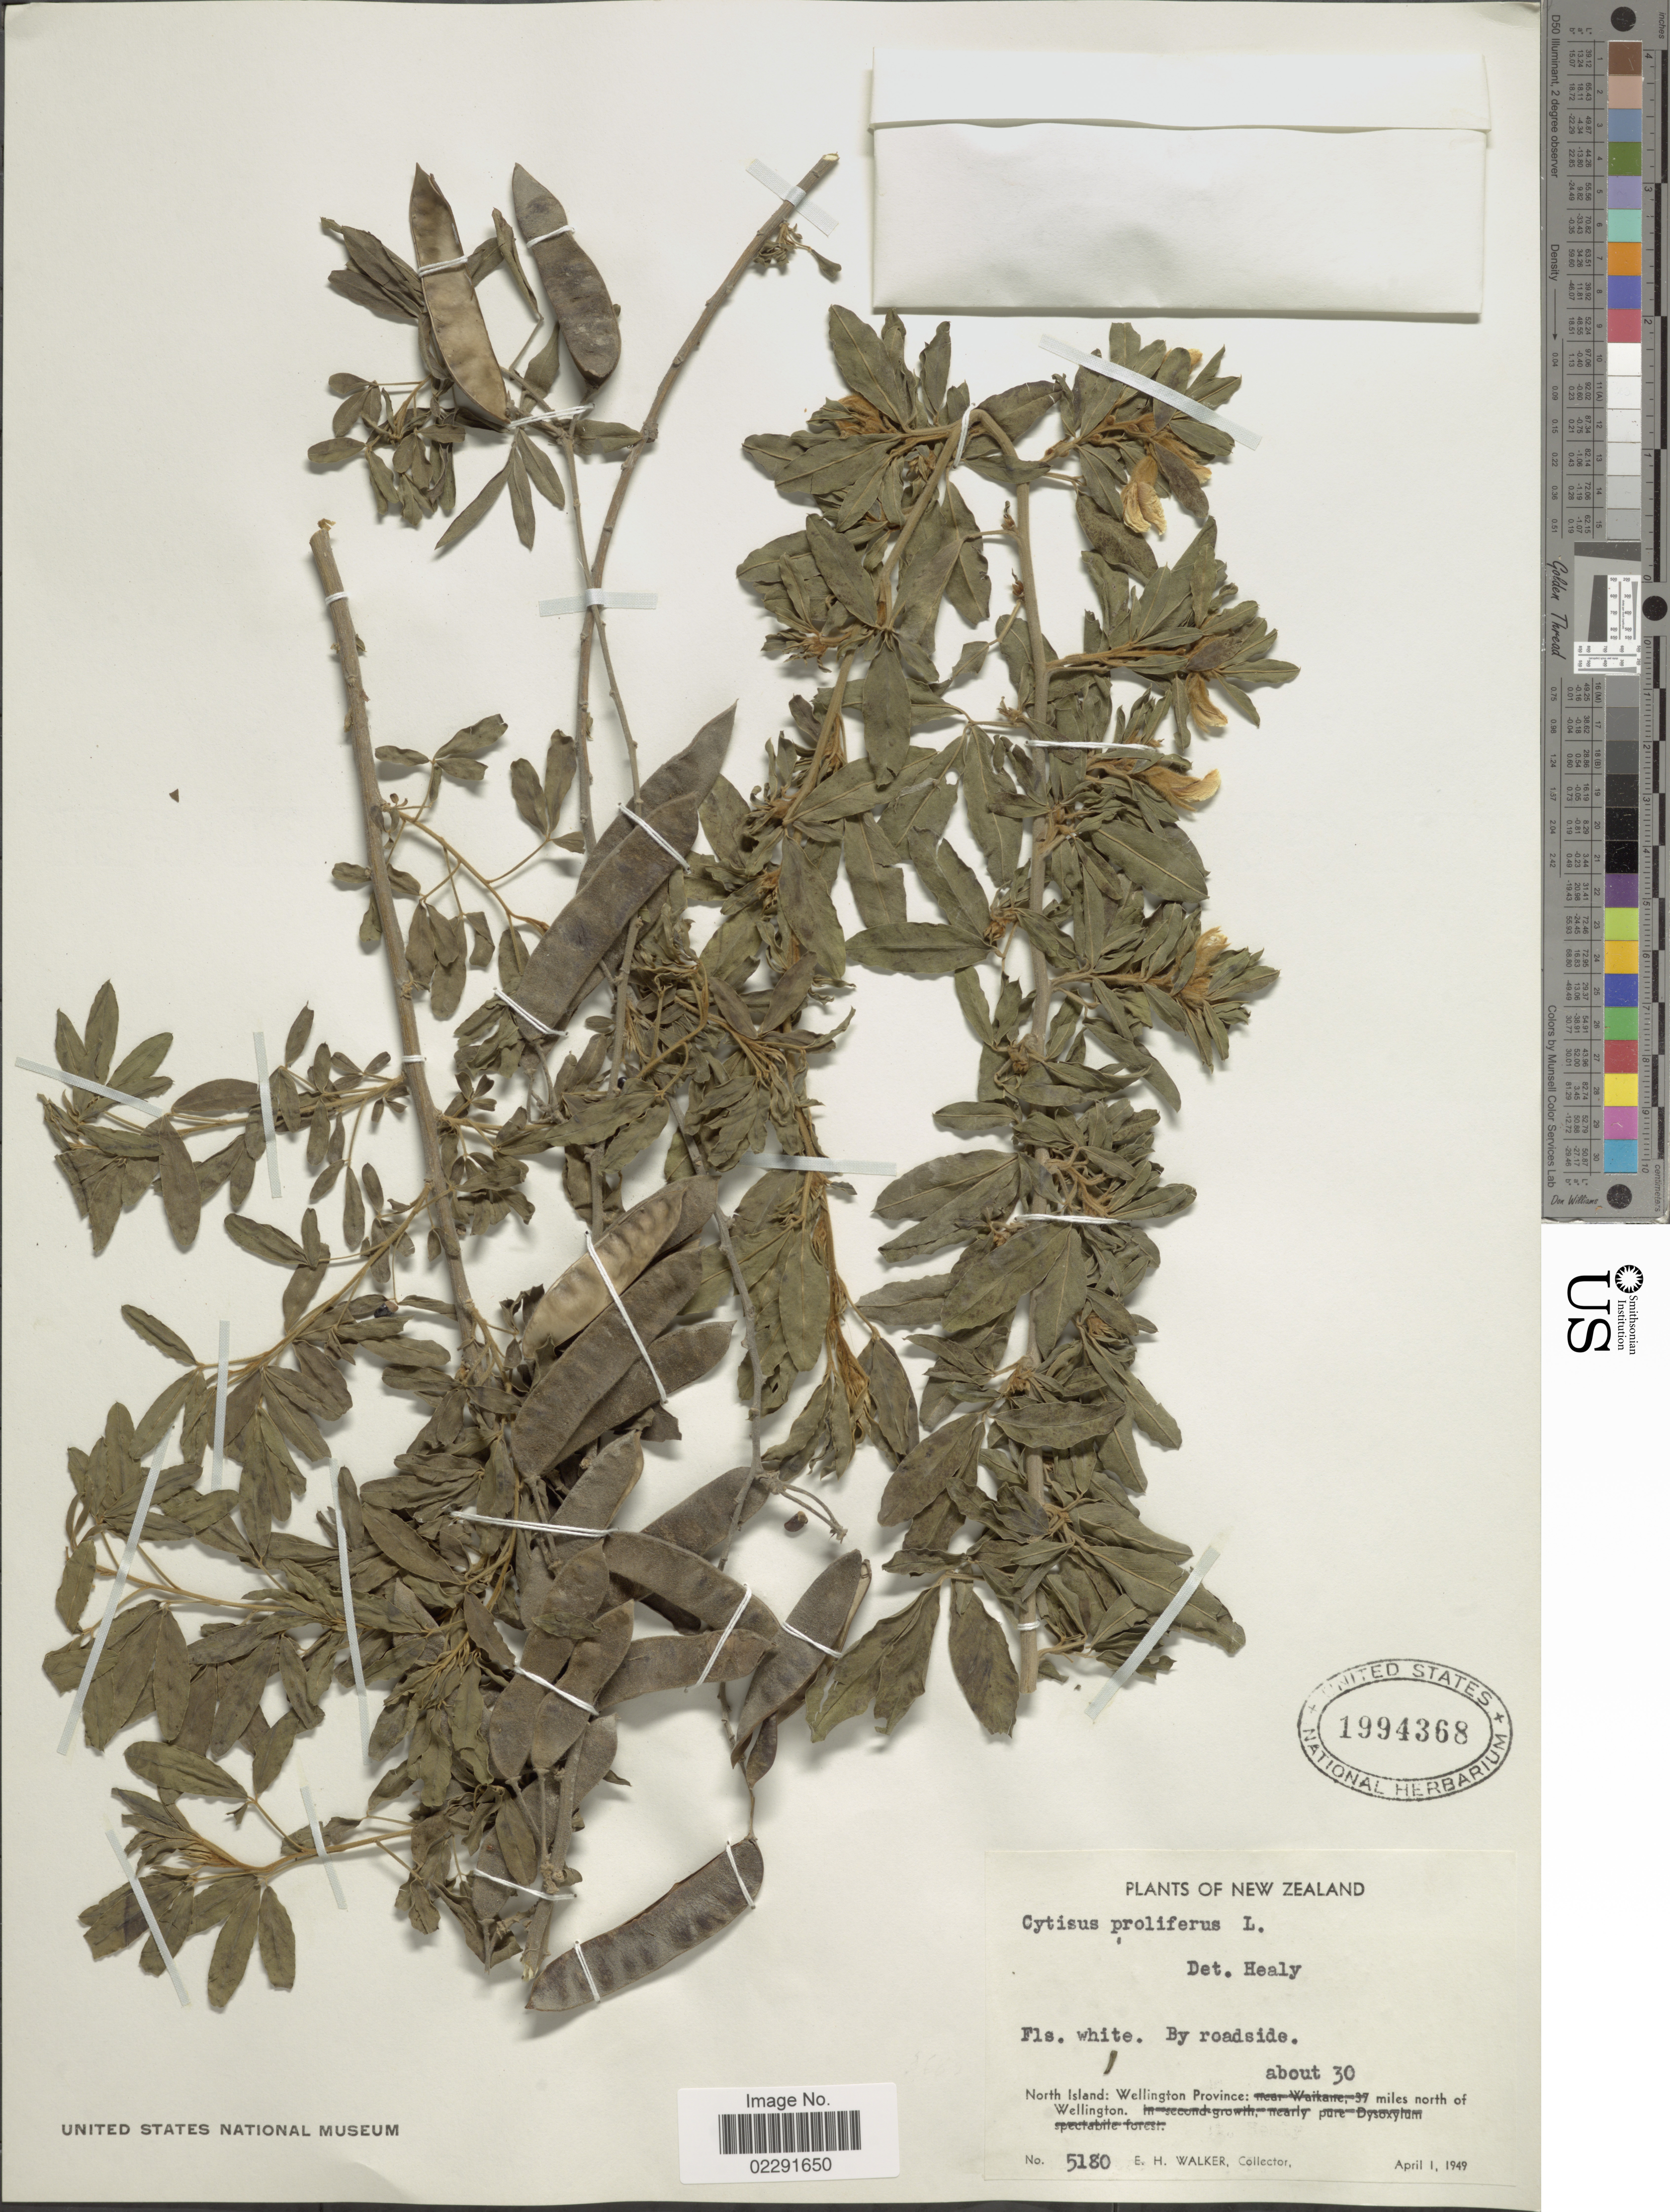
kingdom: Plantae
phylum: Tracheophyta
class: Magnoliopsida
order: Fabales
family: Fabaceae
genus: Cytisus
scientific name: Cytisus prolifer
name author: L. f.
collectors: E. H. Walker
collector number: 5180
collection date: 1949-04-01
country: New Zealand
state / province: Wellington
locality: North Island: about 30 miles north of Wellington, by roadside.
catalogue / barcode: US 1994368